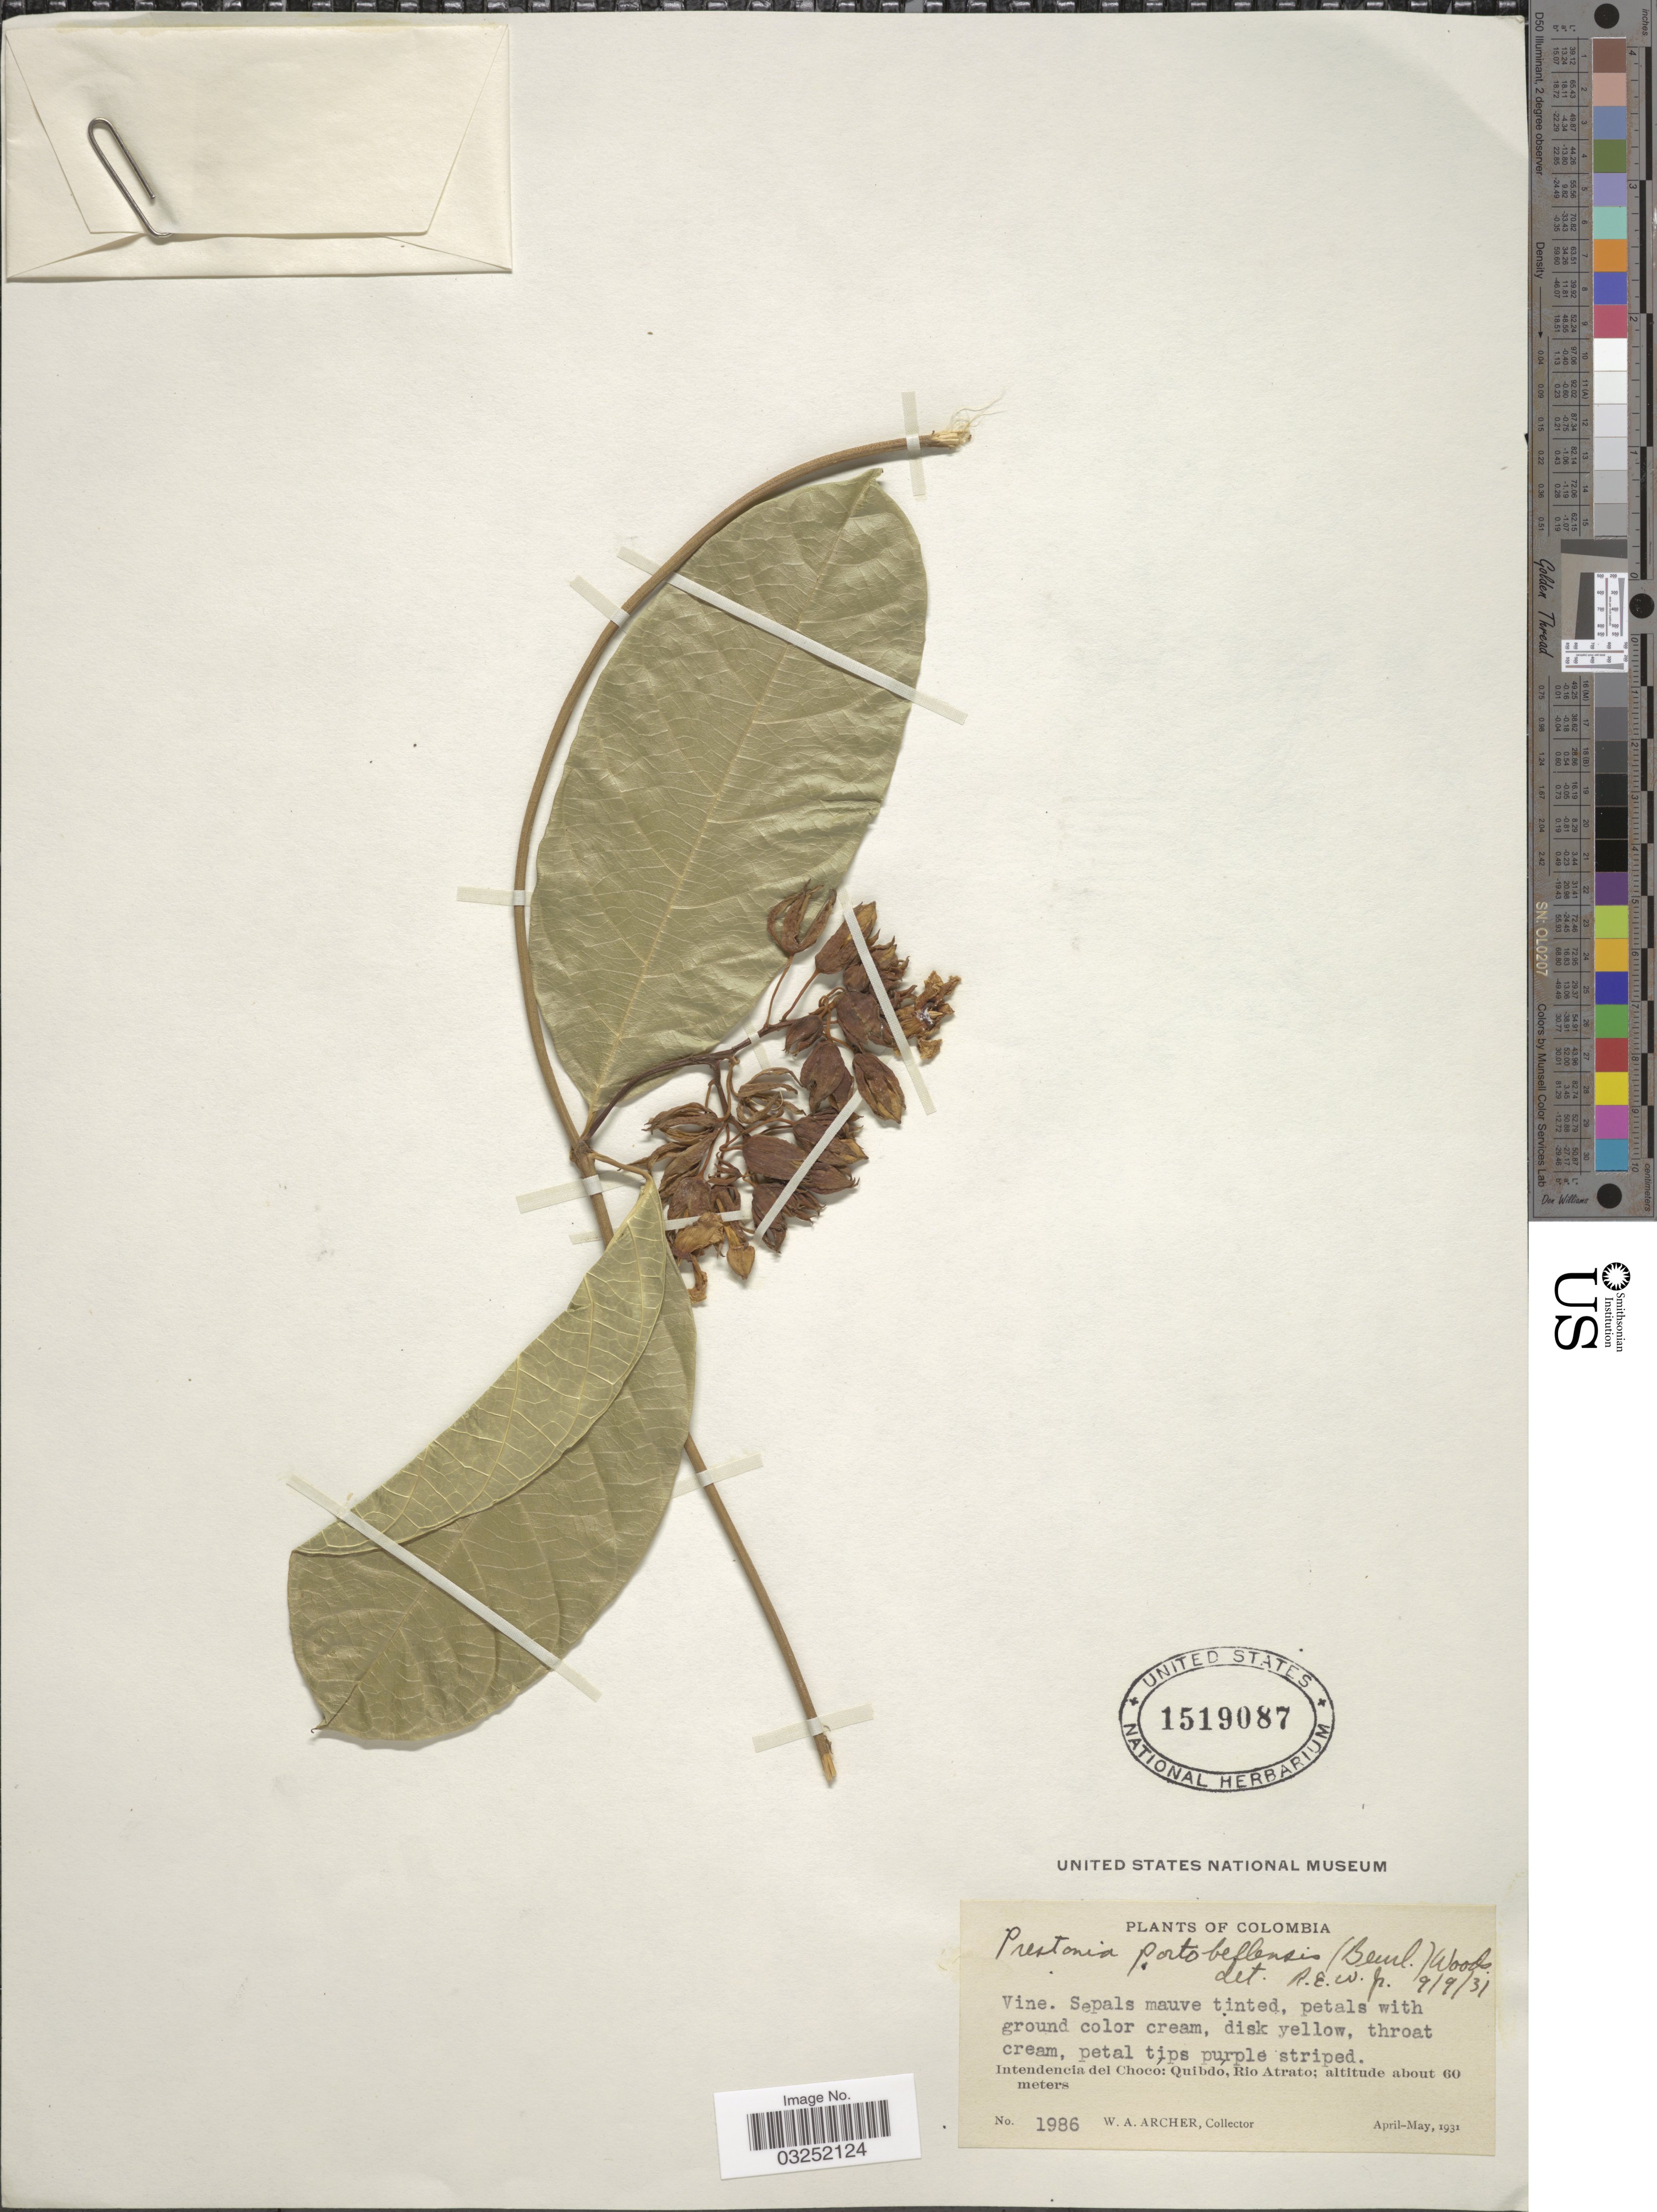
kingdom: Plantae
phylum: Tracheophyta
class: Magnoliopsida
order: Gentianales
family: Apocynaceae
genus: Prestonia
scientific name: Prestonia portobellensis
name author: (Beurl.) Woodson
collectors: W. Archer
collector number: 1986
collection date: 1931-04/1931-05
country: Colombia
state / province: Chocó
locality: Intendencia del Chocó: Quibdó, Rio Atrato.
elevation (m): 60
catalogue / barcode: US 1519087